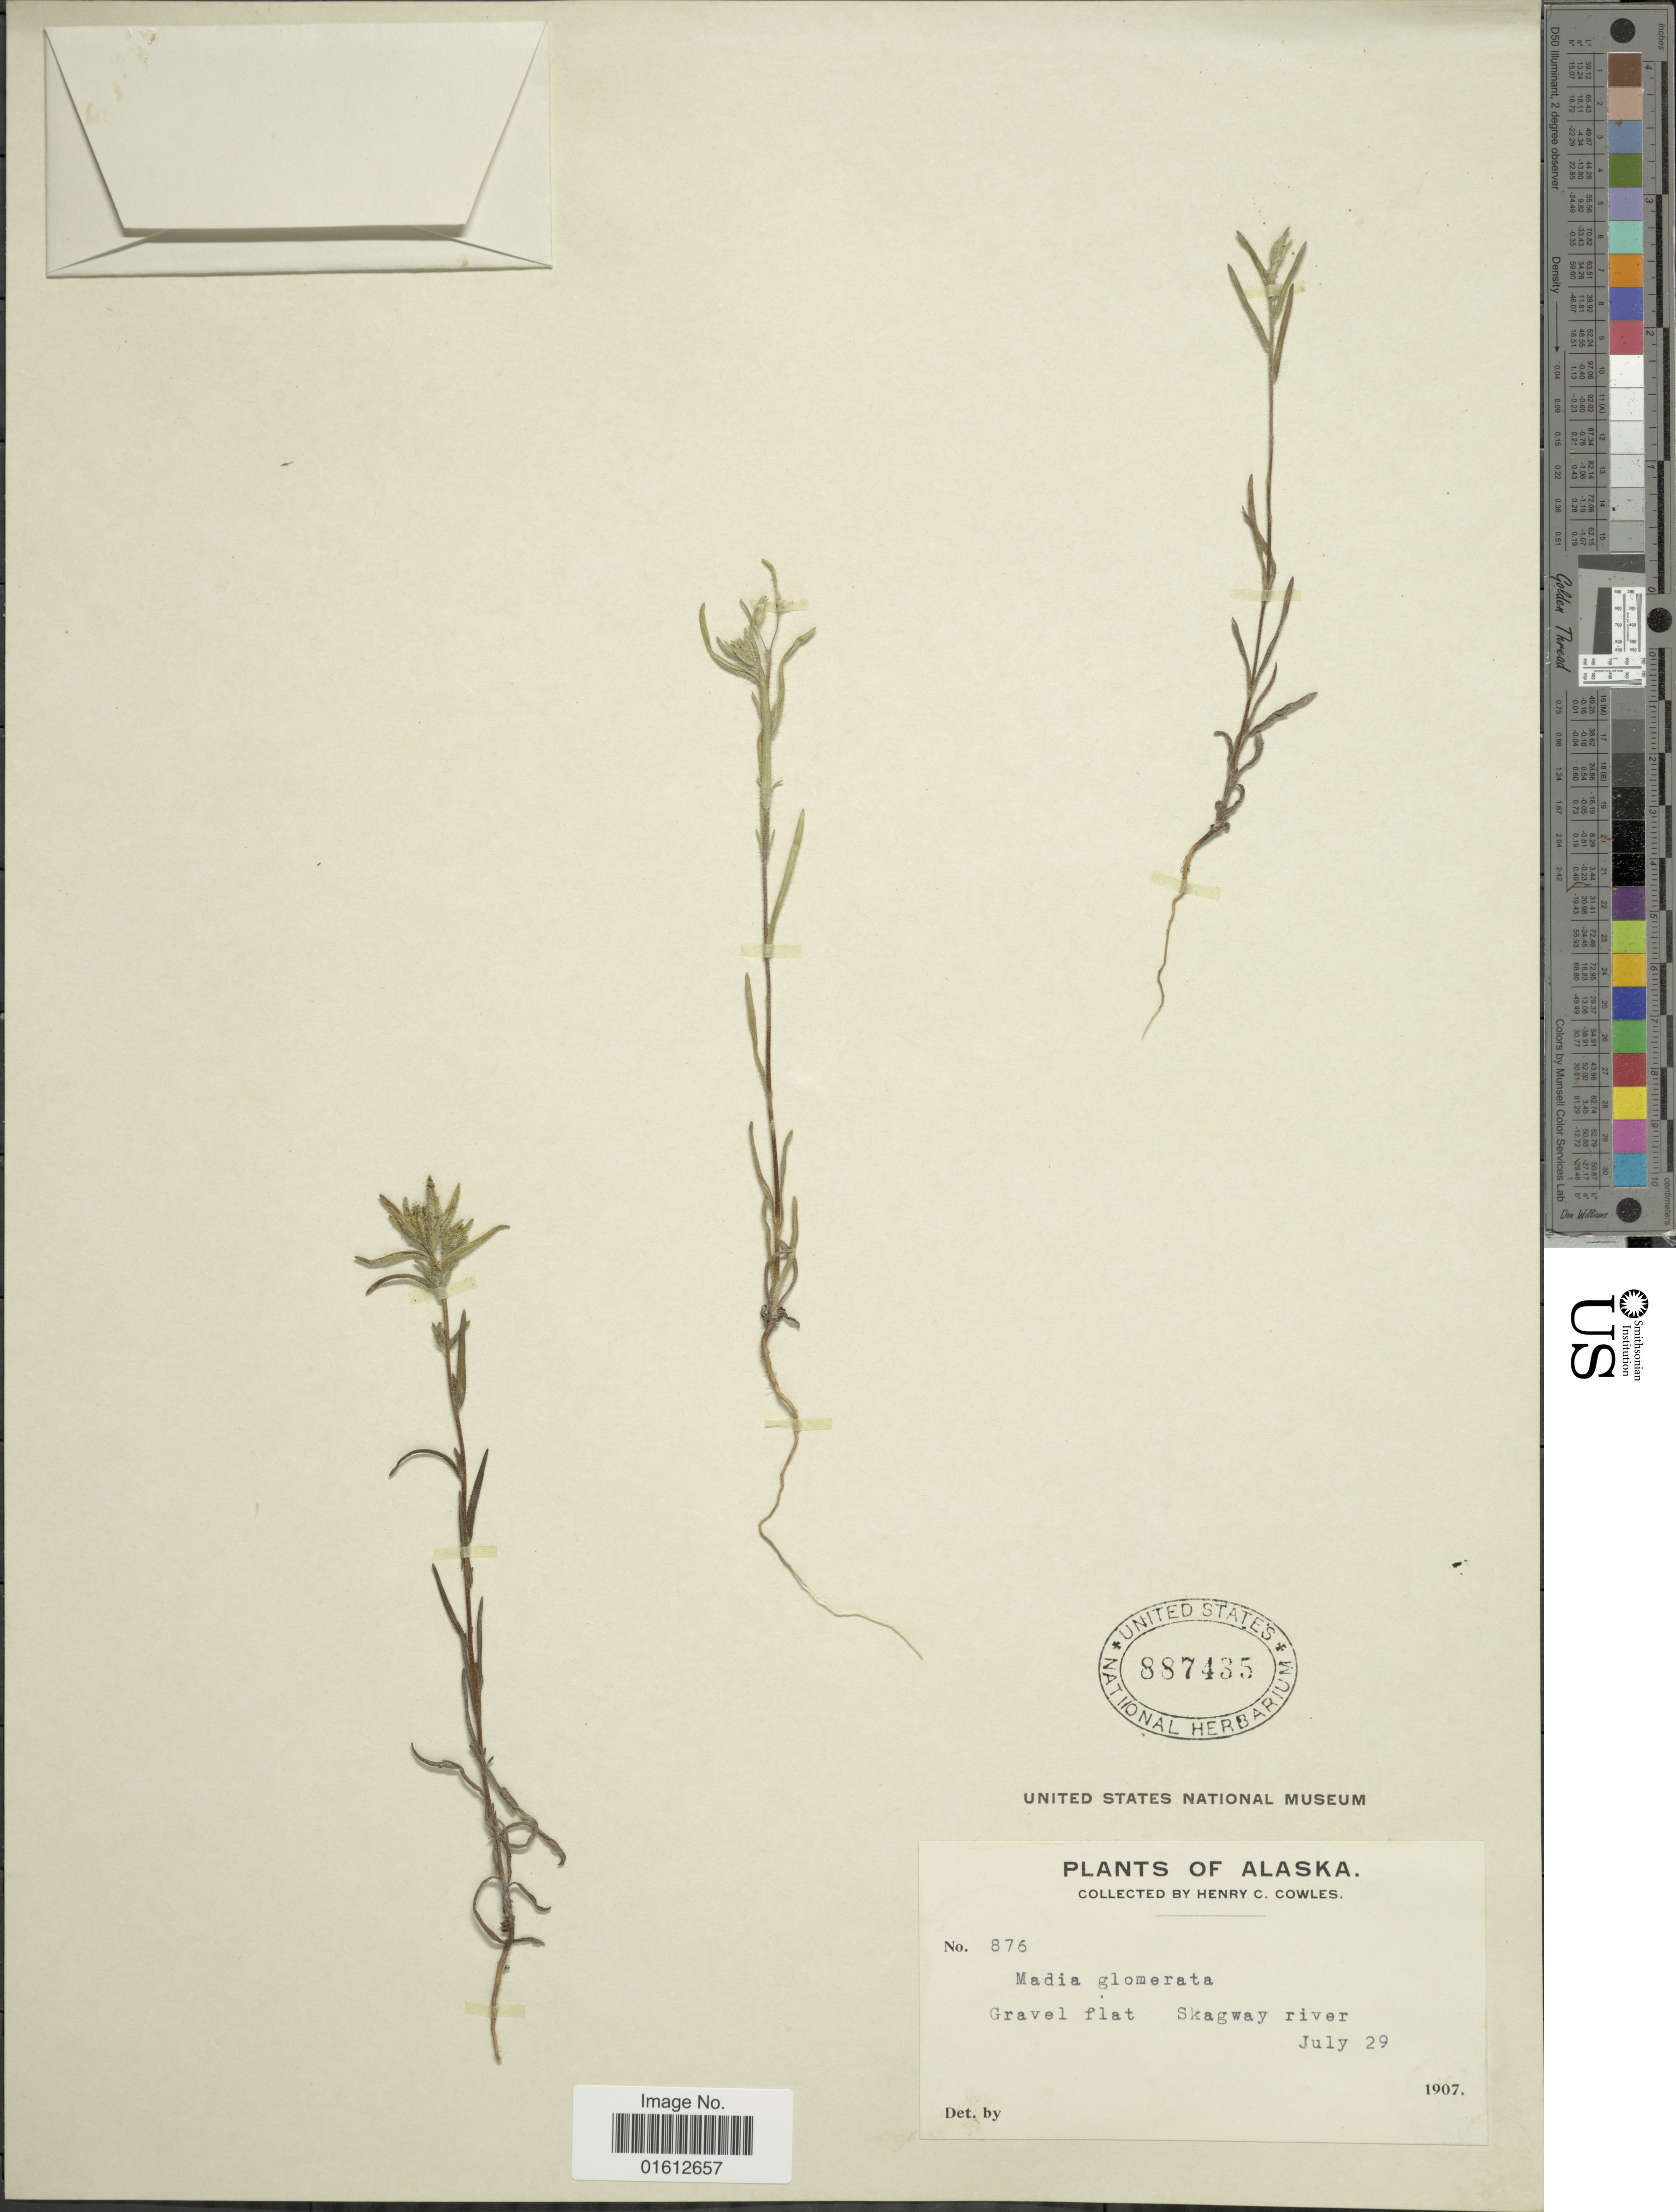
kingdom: Plantae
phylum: Tracheophyta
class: Magnoliopsida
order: Asterales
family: Asteraceae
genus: Madia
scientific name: Madia glomerata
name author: Hook.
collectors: H. Cowles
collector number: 876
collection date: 1907-07-29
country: United States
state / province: Alaska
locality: Gravel flat Skagway River.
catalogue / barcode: US 887435